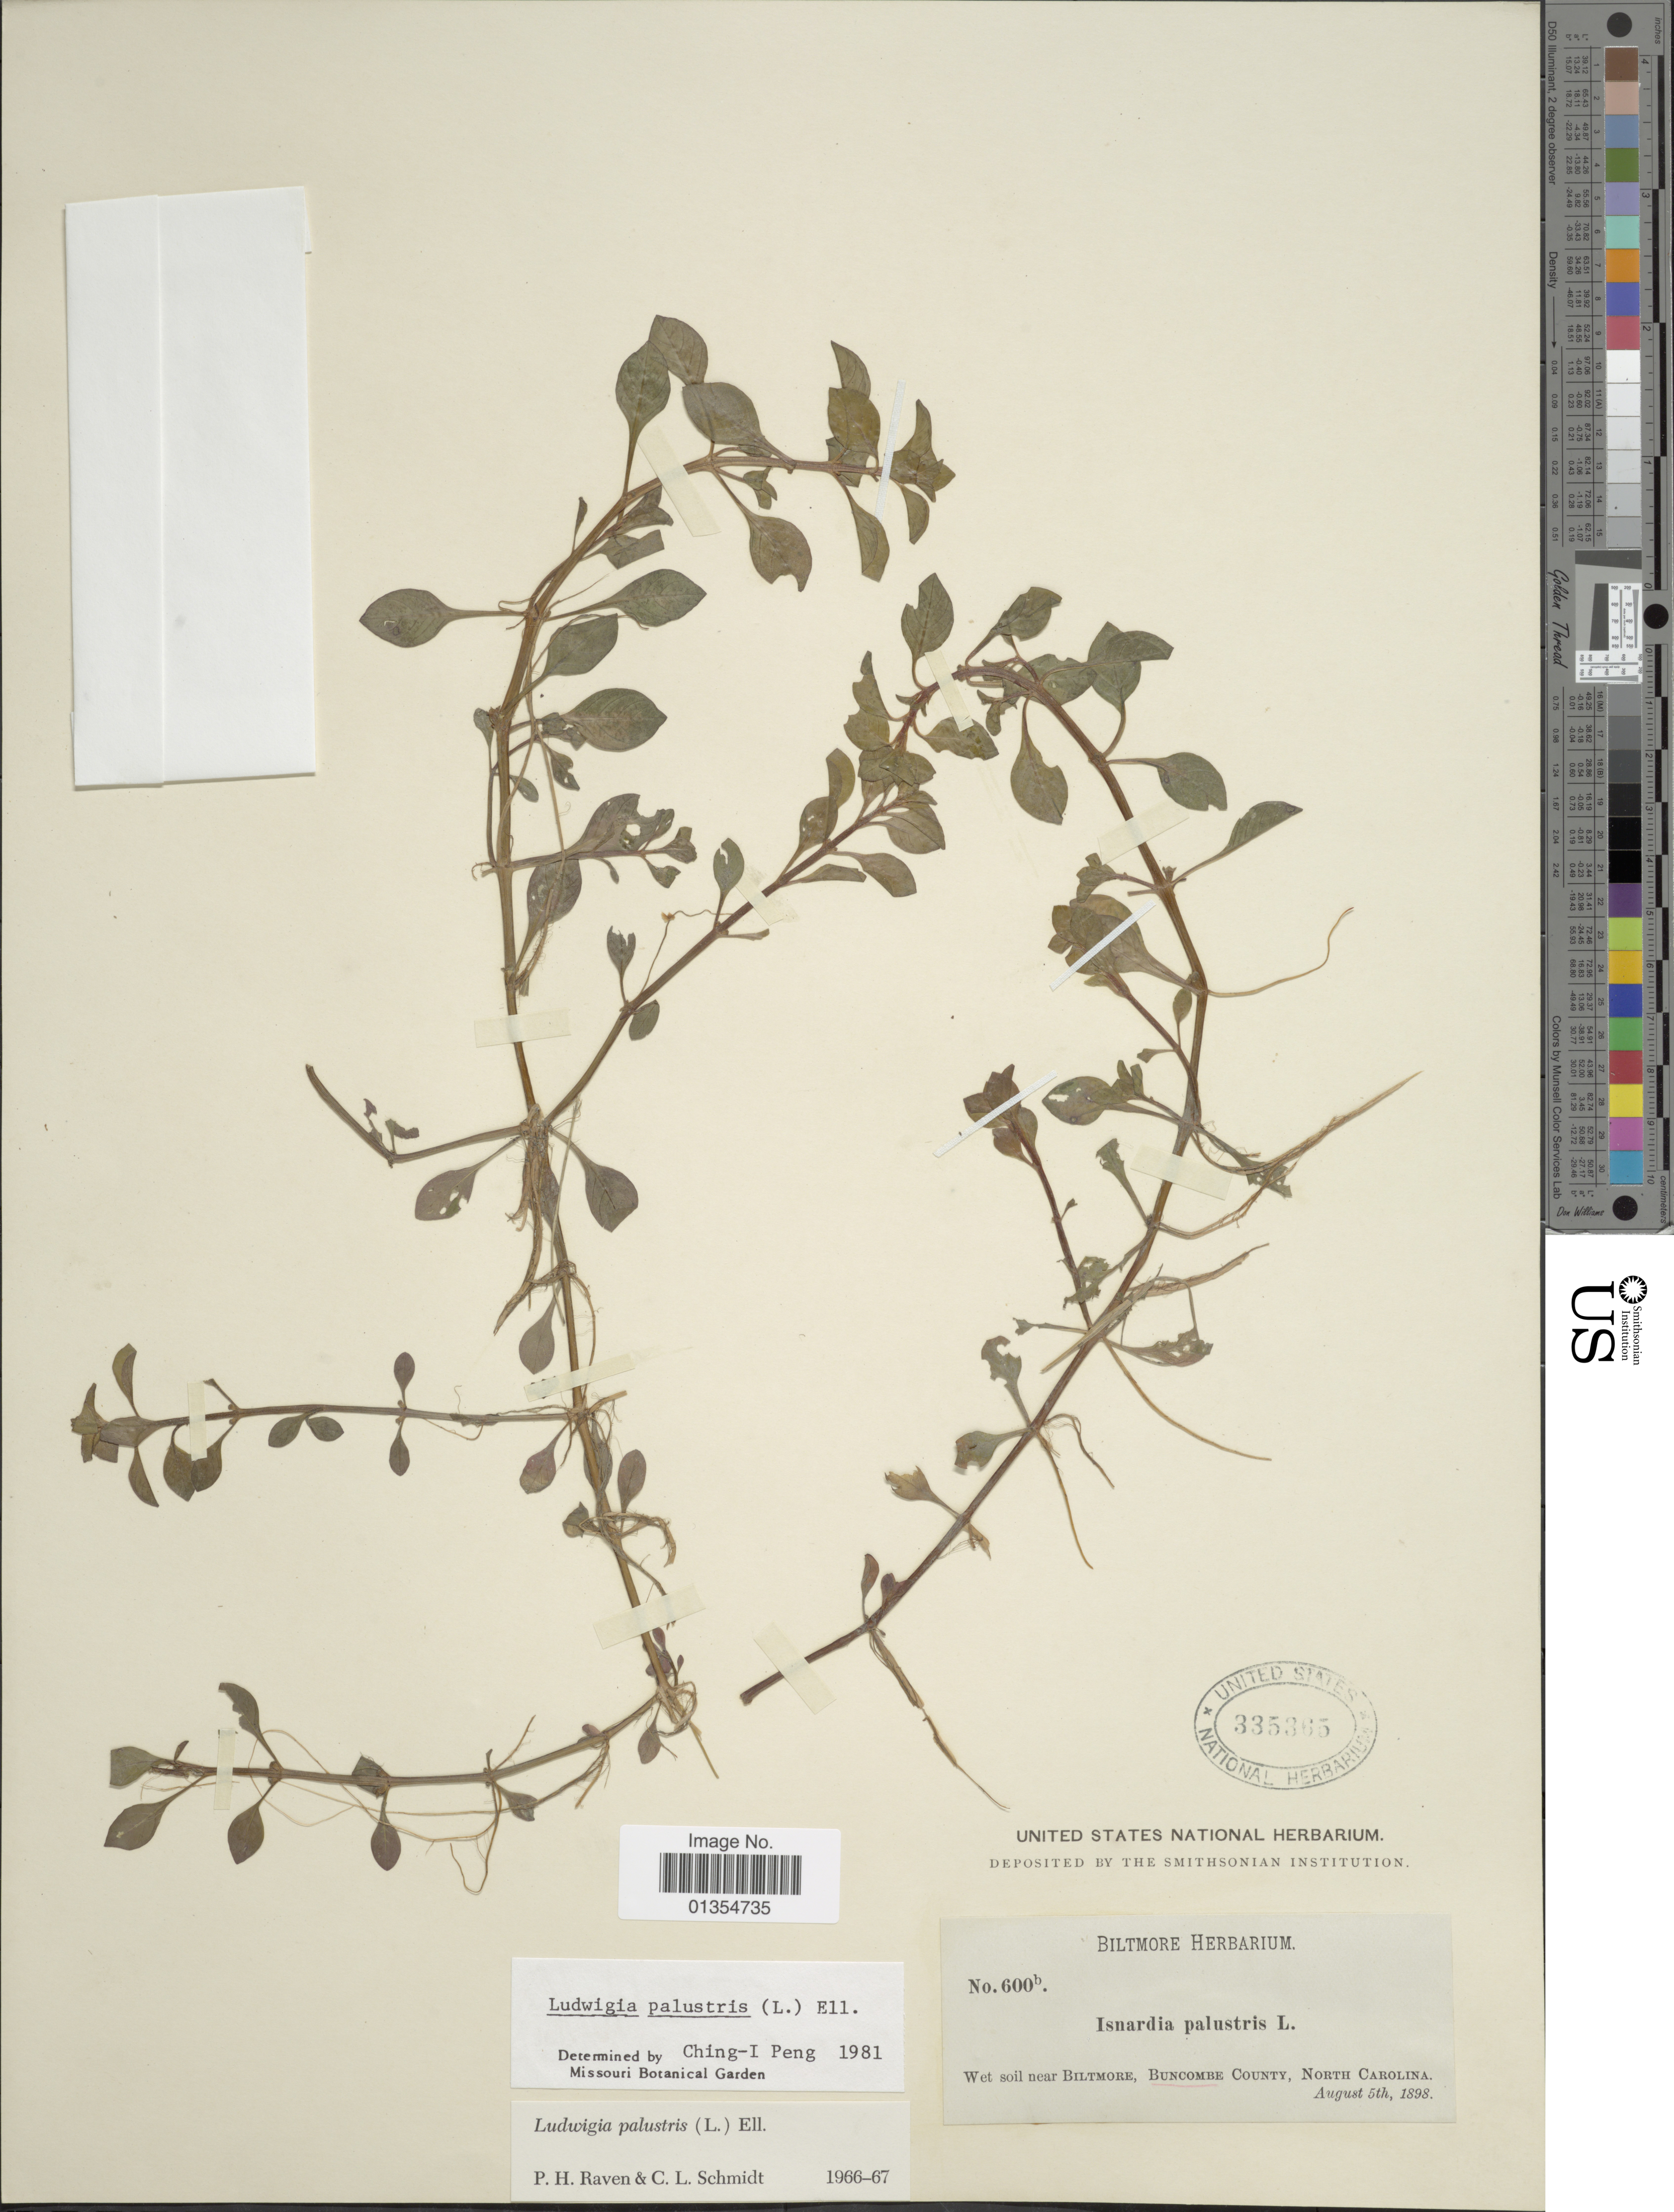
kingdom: Plantae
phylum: Tracheophyta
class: Magnoliopsida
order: Myrtales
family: Onagraceae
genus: Ludwigia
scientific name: Ludwigia palustris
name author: (L.) Elliott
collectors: ex herb. Biltmore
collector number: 600b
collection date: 1898-08-05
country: United States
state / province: North Carolina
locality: Near Biltmore, Buncombe County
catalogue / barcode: US 335365